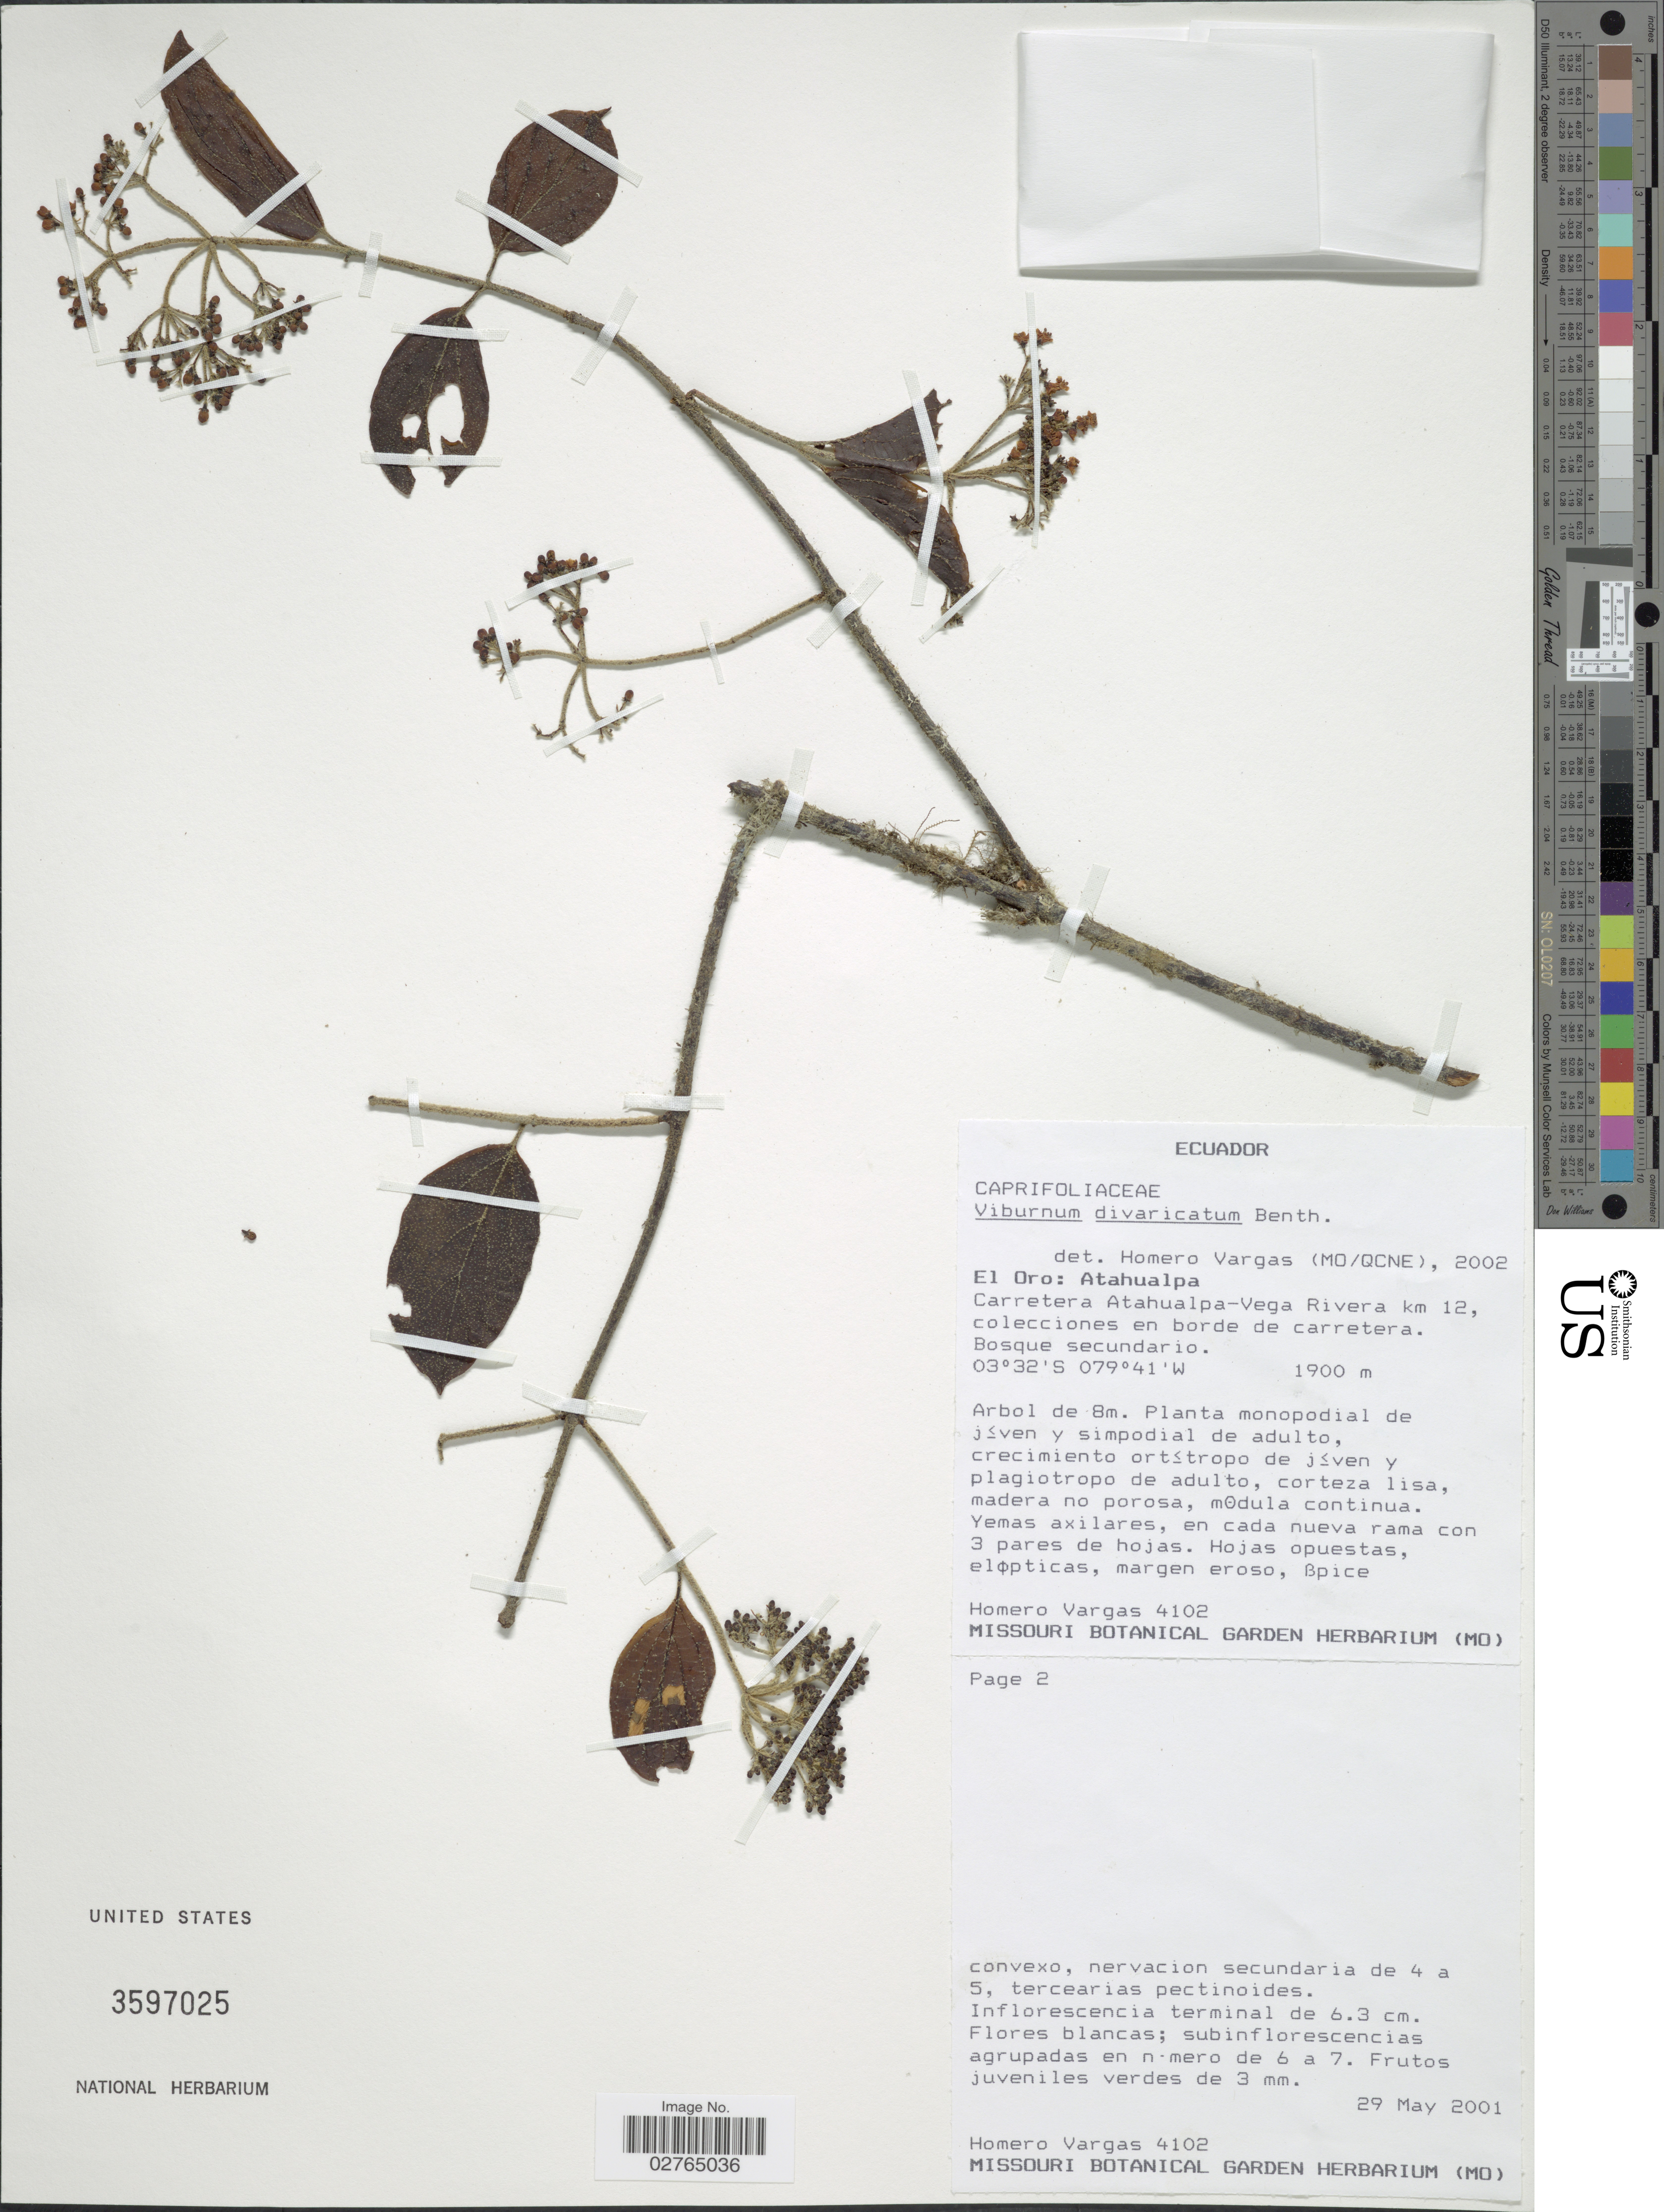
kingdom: Plantae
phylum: Tracheophyta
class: Magnoliopsida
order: Dipsacales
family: Viburnaceae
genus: Viburnum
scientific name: Viburnum divaricatum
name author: Benth.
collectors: H. Vargas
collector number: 4102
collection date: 2001-05-29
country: Ecuador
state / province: El Oro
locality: Atahualpa. Carretera Atahualpa-Vega Rivera km 12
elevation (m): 1900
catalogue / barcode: US 3597025